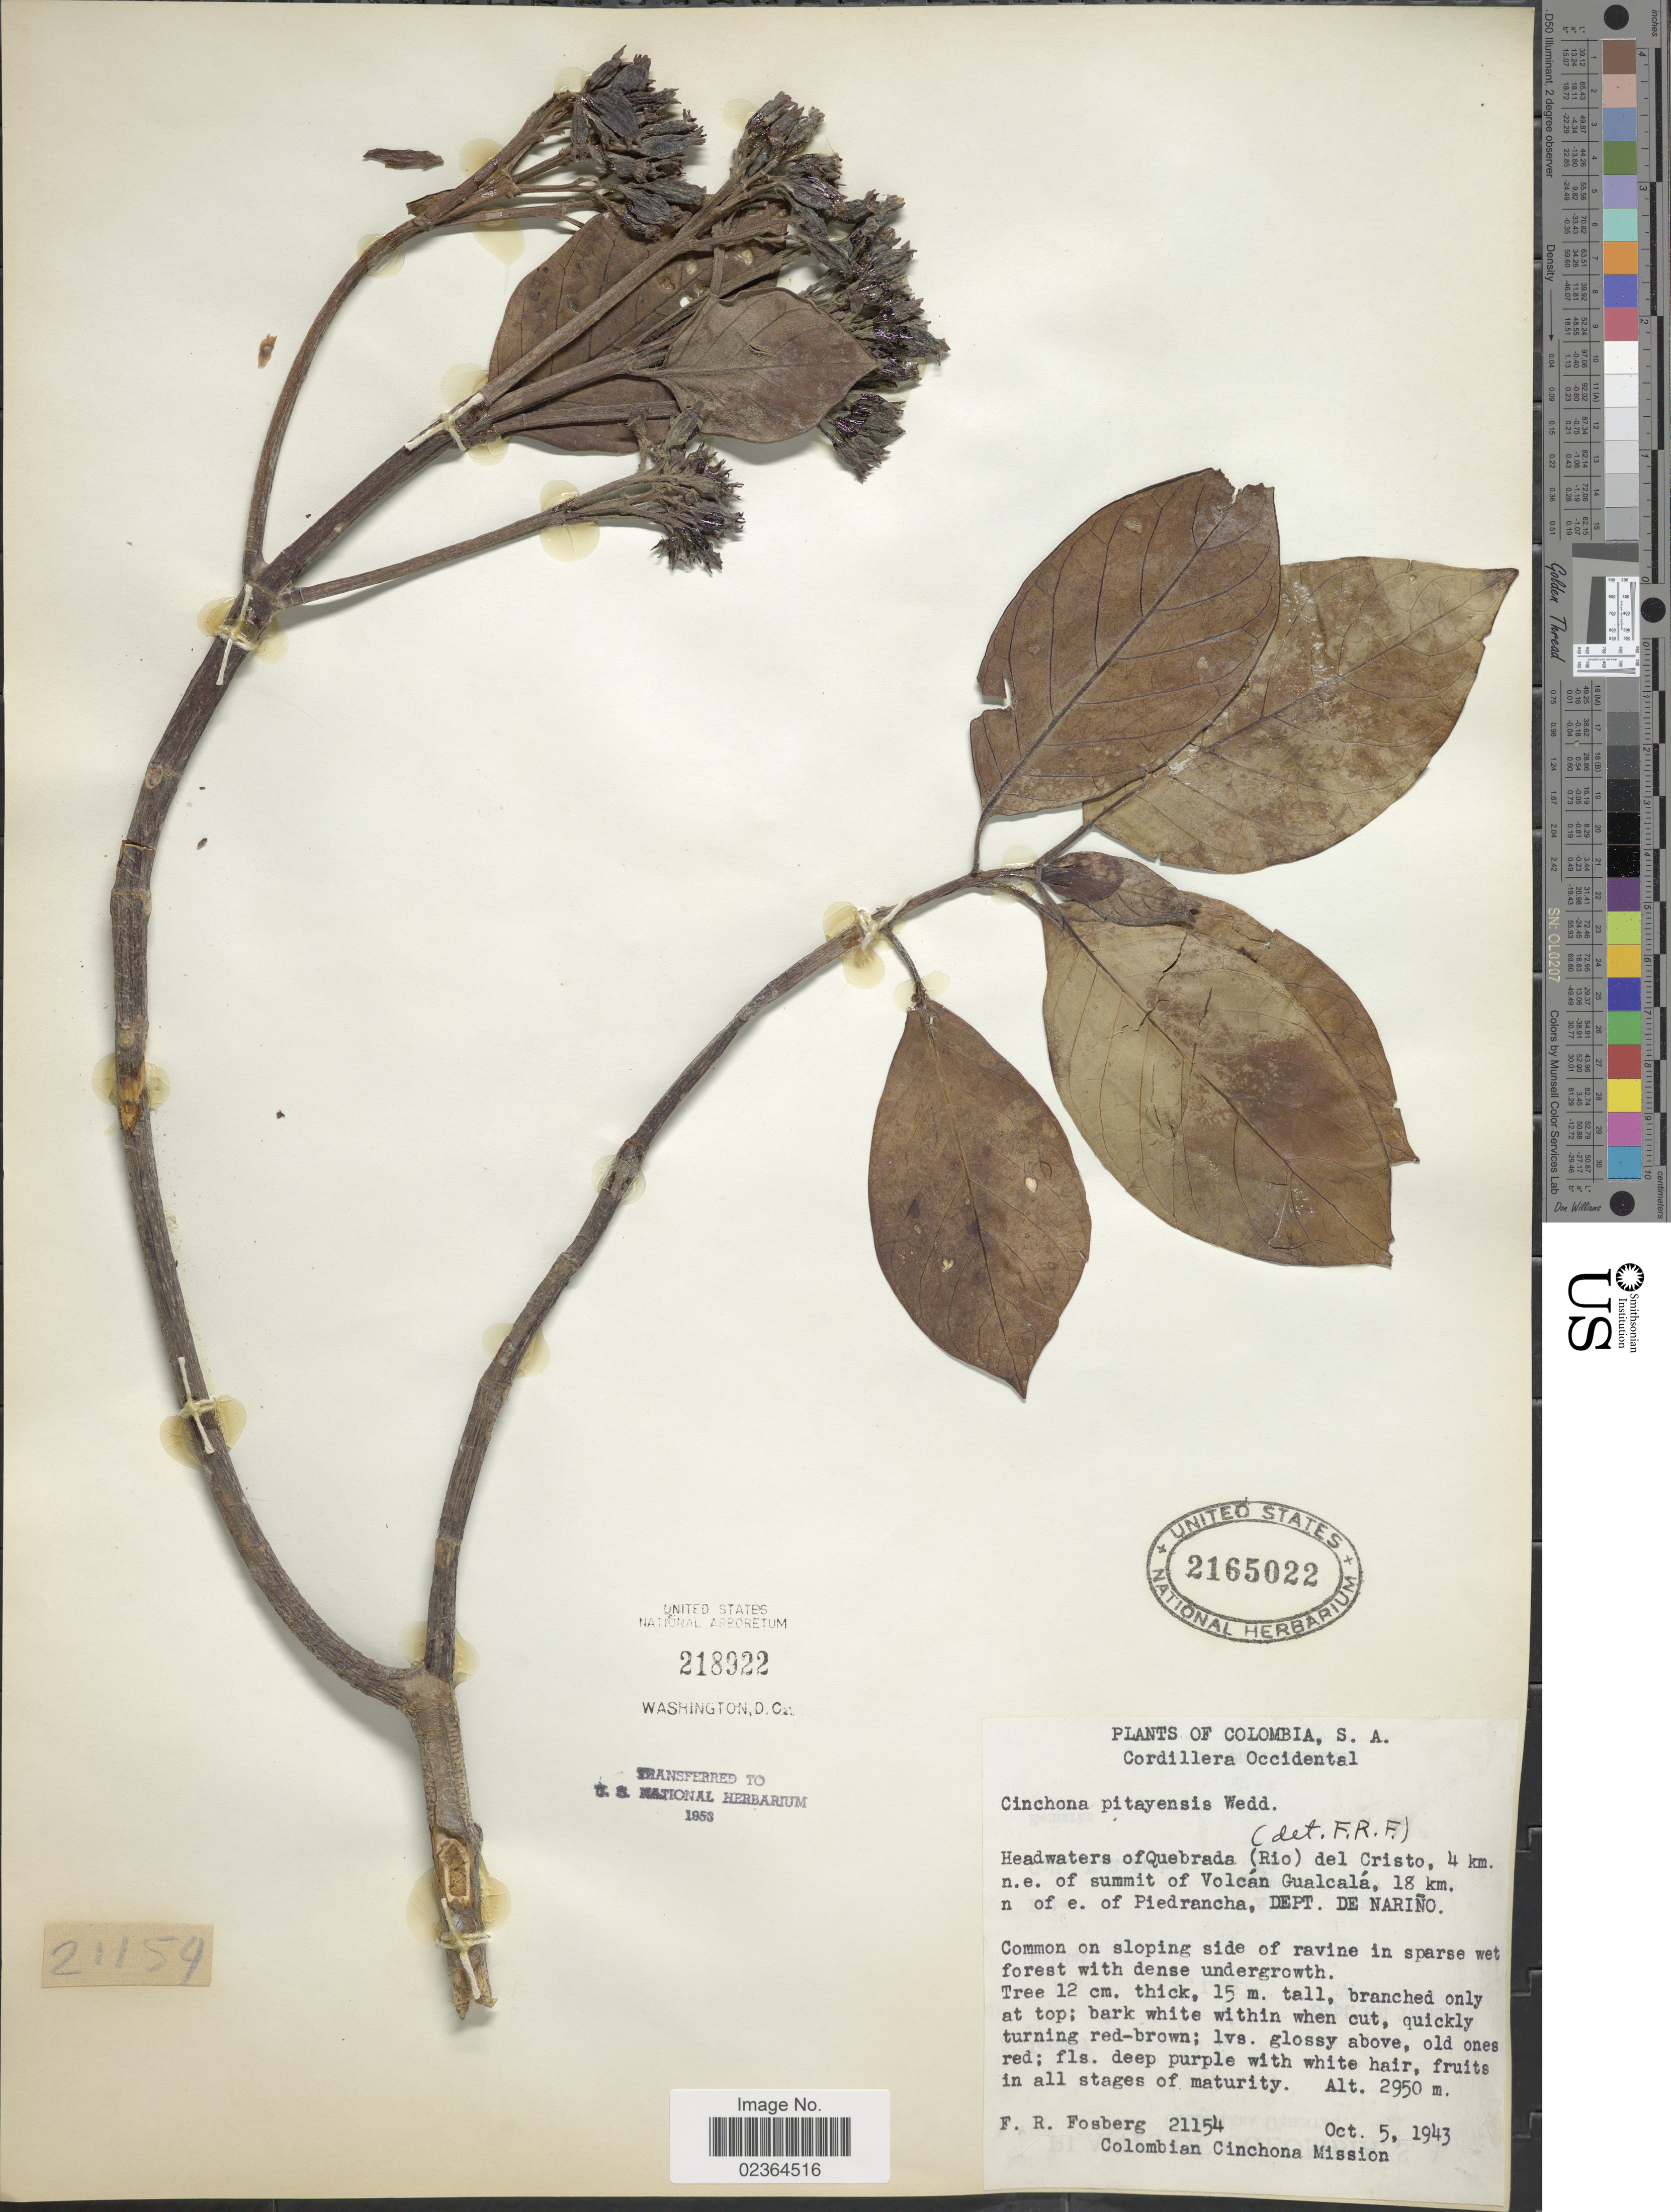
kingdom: Plantae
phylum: Tracheophyta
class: Magnoliopsida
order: Gentianales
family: Rubiaceae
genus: Cinchona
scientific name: Cinchona pitayensis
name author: Wedd.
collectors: F. R. Fosberg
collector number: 21154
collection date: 1943-10-05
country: Colombia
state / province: Nariño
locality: Cordillera Occidental, Headwaters of Quebrada (Rio) del Cristo, 4 km. n.e. of summit of Volcan Gualcala, 18 km. n. of e. of Piedrancha, Dept. de Narino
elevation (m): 2950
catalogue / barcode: US 2165022